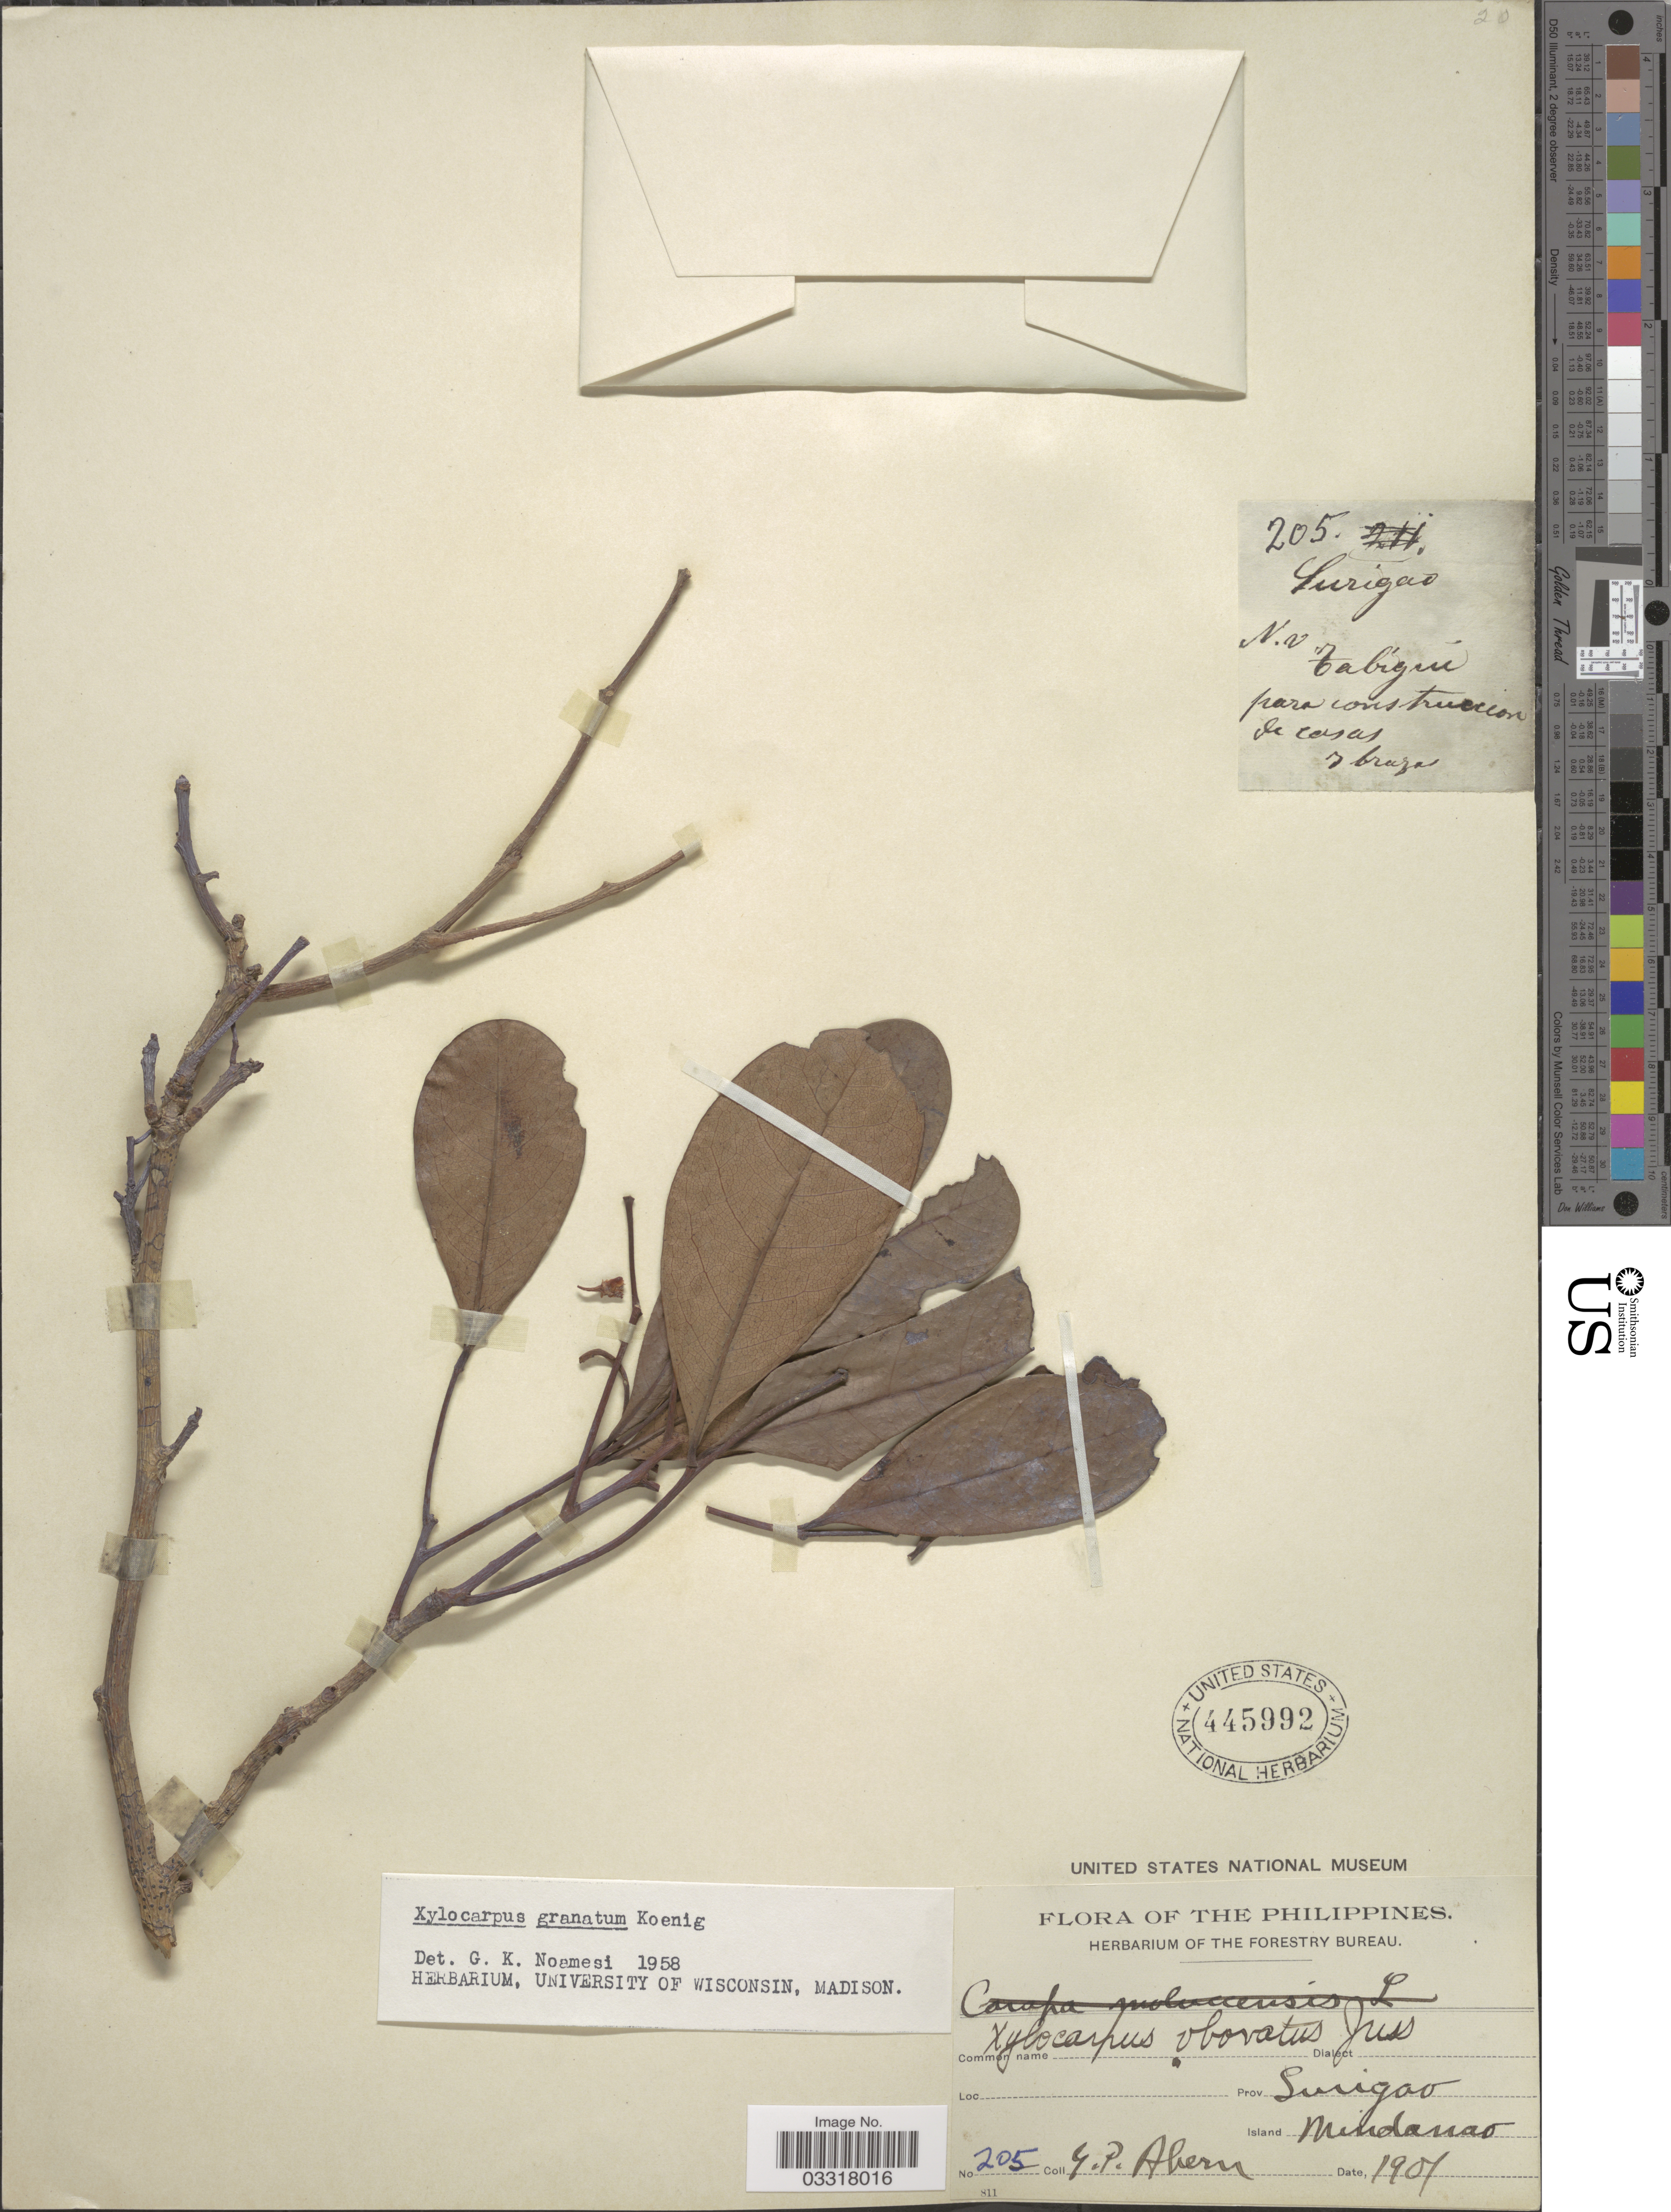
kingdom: Plantae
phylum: Tracheophyta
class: Magnoliopsida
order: Sapindales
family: Meliaceae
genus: Xylocarpus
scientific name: Xylocarpus granatum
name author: J. Koenig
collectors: G. Ahern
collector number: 205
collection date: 1901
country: Philippines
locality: Prov Surigao. Island Mindanao.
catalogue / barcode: US 445992